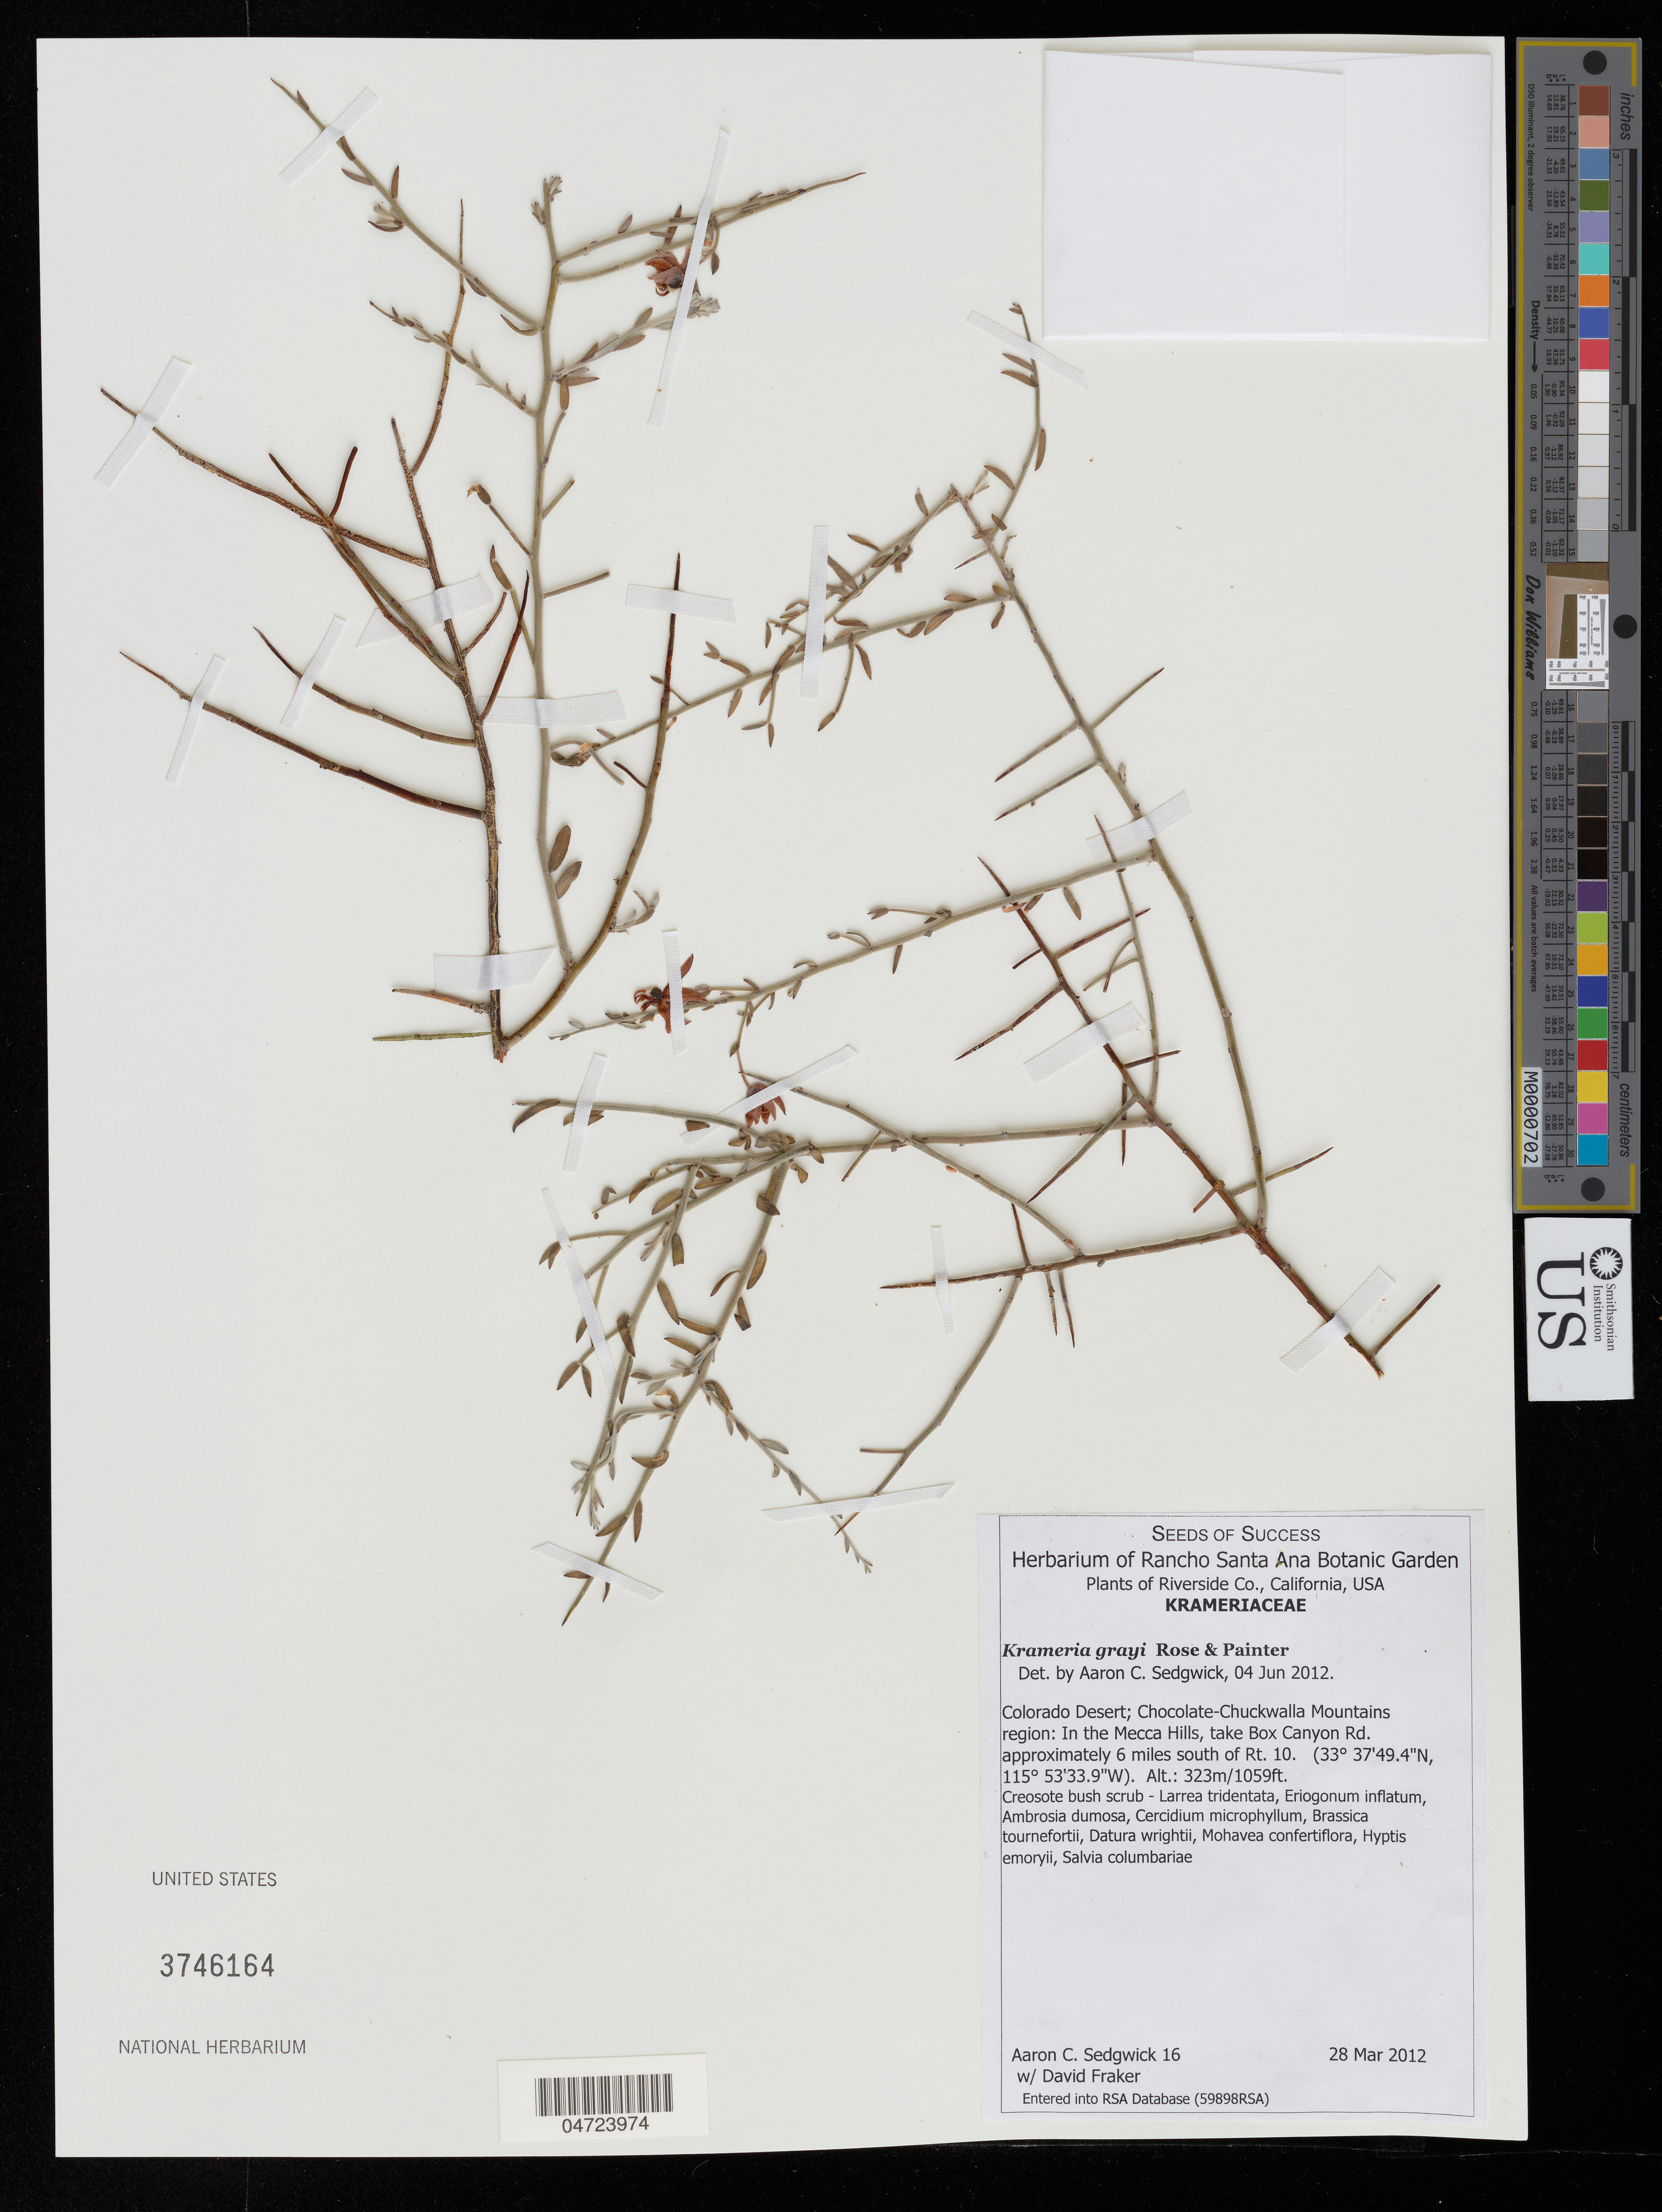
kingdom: Plantae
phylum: Tracheophyta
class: Magnoliopsida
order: Zygophyllales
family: Krameriaceae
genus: Krameria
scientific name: Krameria grayi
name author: Rose & J.H. Painter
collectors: A. Sedgwick & D. Fraker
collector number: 16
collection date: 2012-03-28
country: United States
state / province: California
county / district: Riverside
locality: Riverside Co. Colorado Desert; Chocolate-Chuckwalla Mountains region: In the Mecca Hills, take Box Canyon Rd. approximately 6 miles south of Rt. 10.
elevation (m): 323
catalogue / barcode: US 3746164